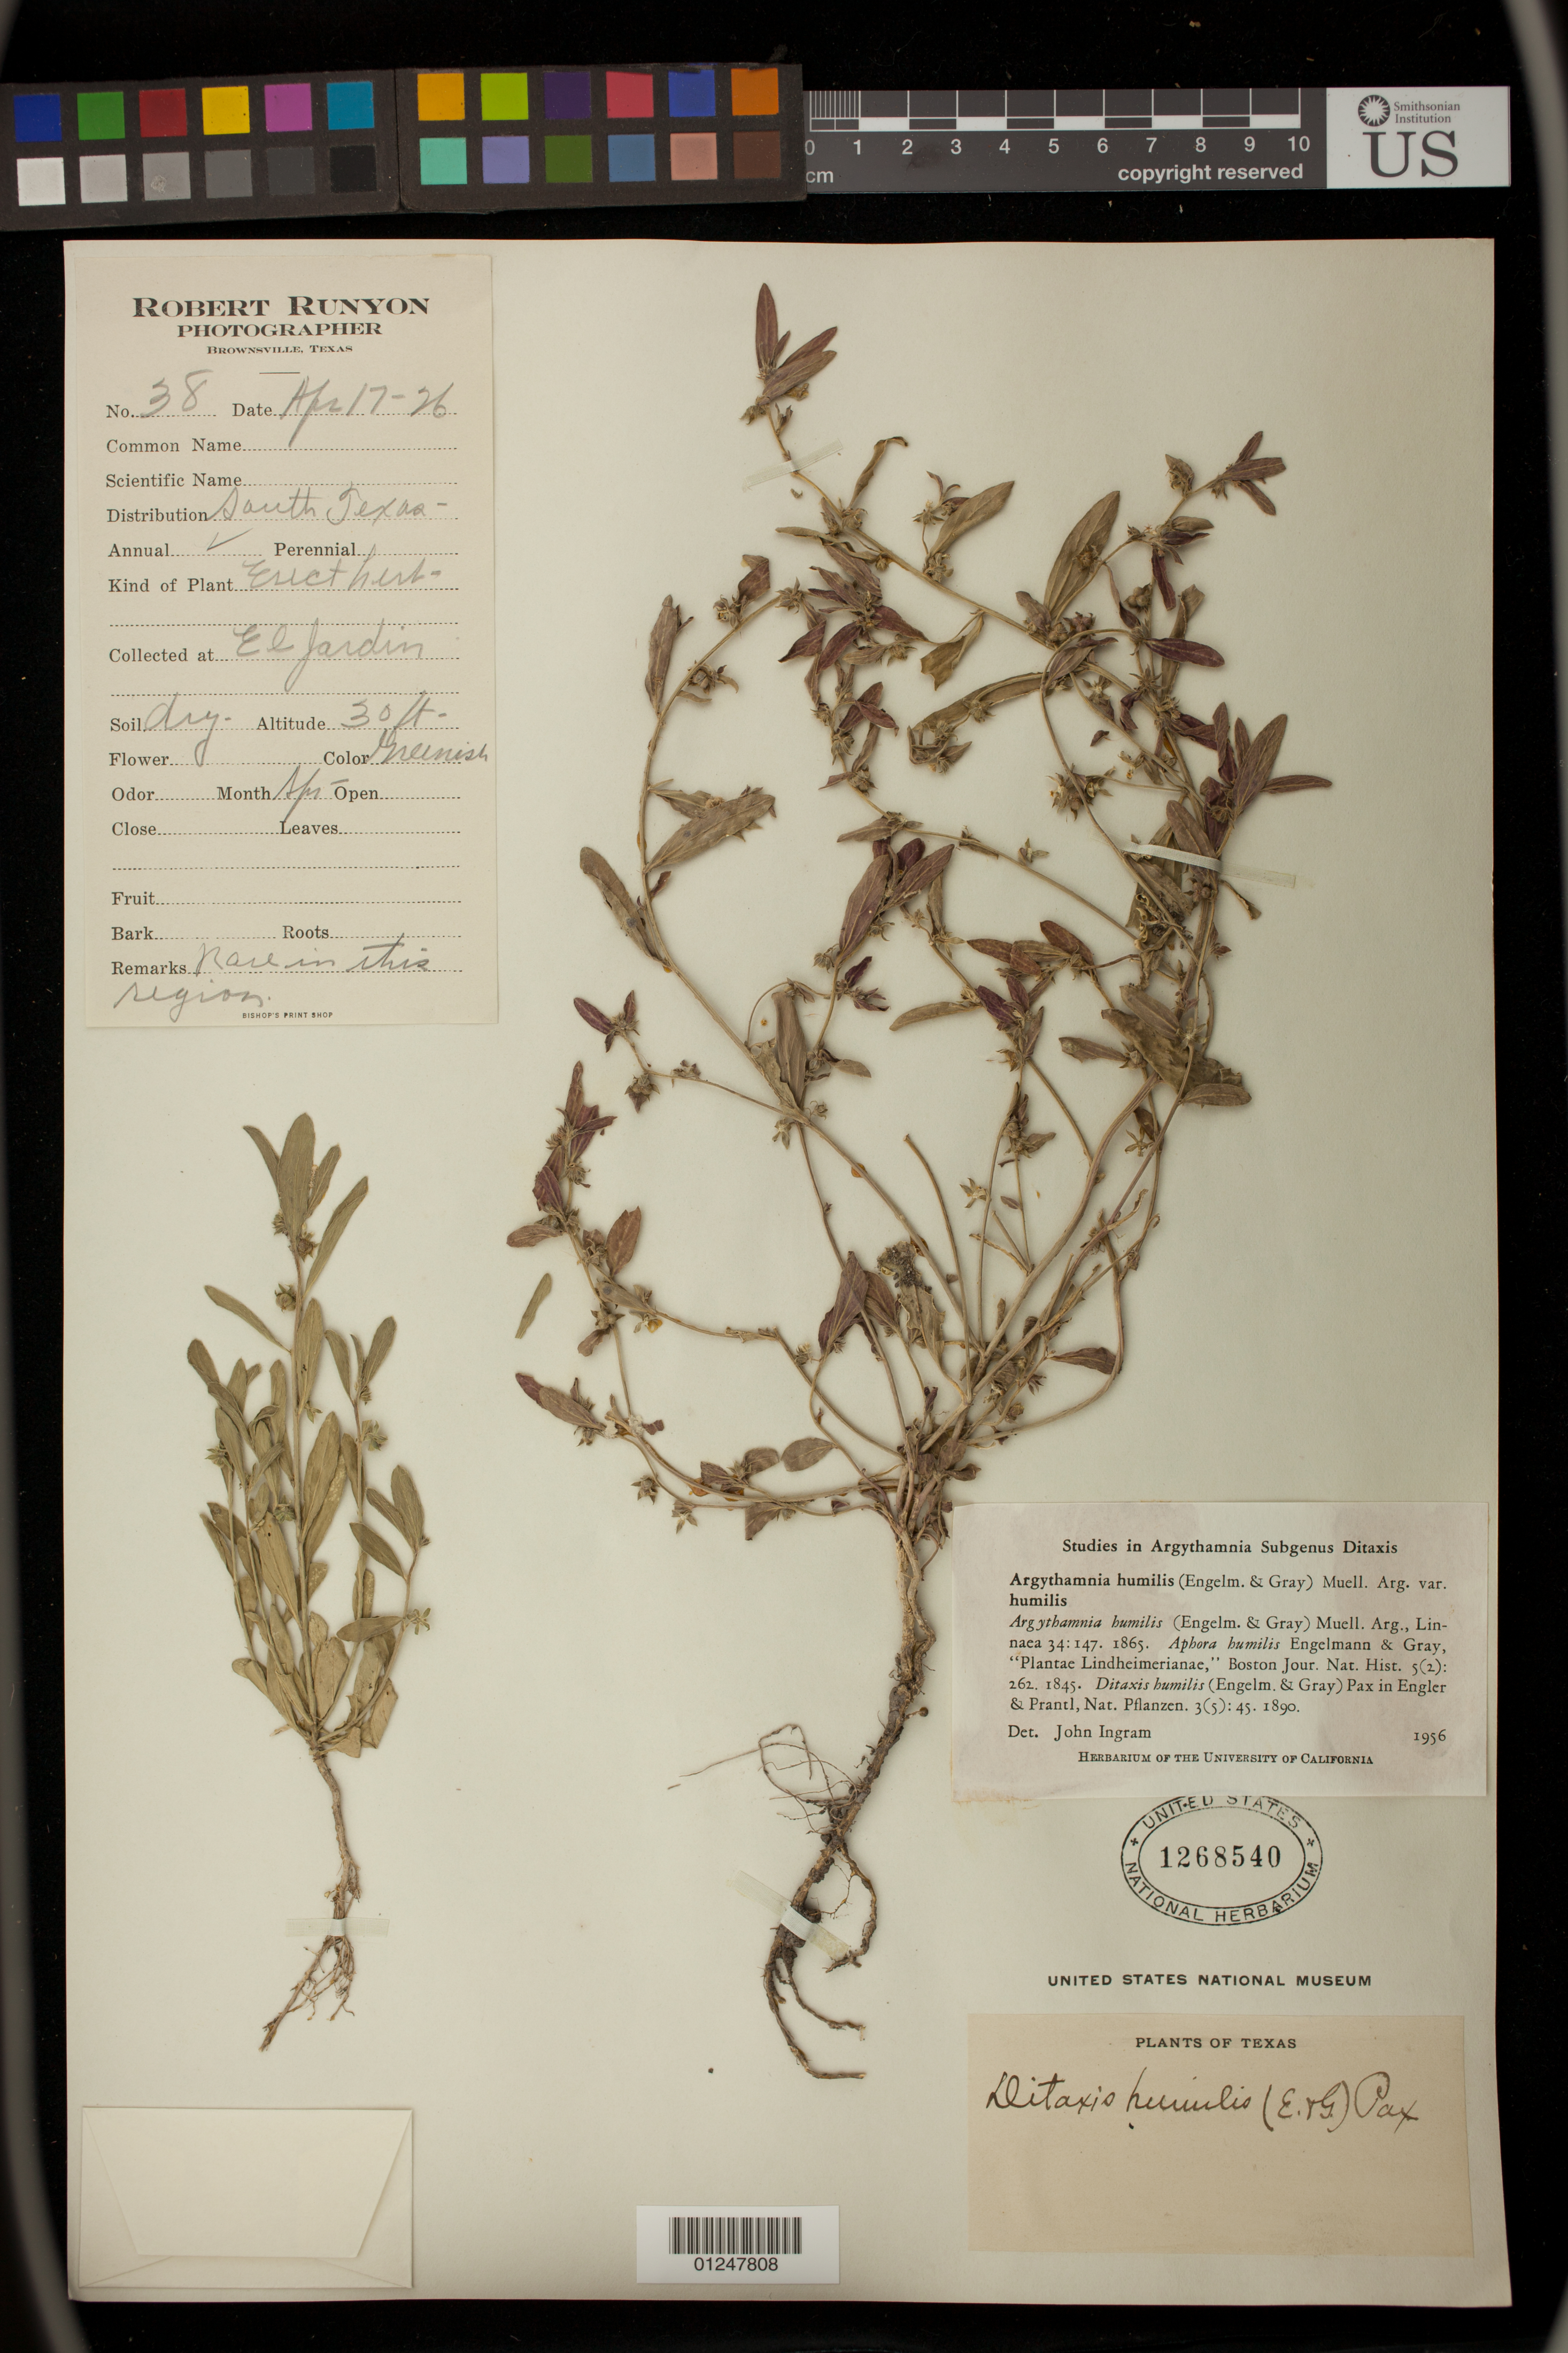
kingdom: Plantae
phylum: Tracheophyta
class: Magnoliopsida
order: Malpighiales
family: Euphorbiaceae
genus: Argythamnia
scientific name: Argythamnia humilis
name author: (Engelm. & A. Gray) Müll. Arg.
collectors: R. Runyon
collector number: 38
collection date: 1926-04-17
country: United States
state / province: Texas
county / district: Harris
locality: El Jardin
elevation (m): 9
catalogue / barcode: US 1268540